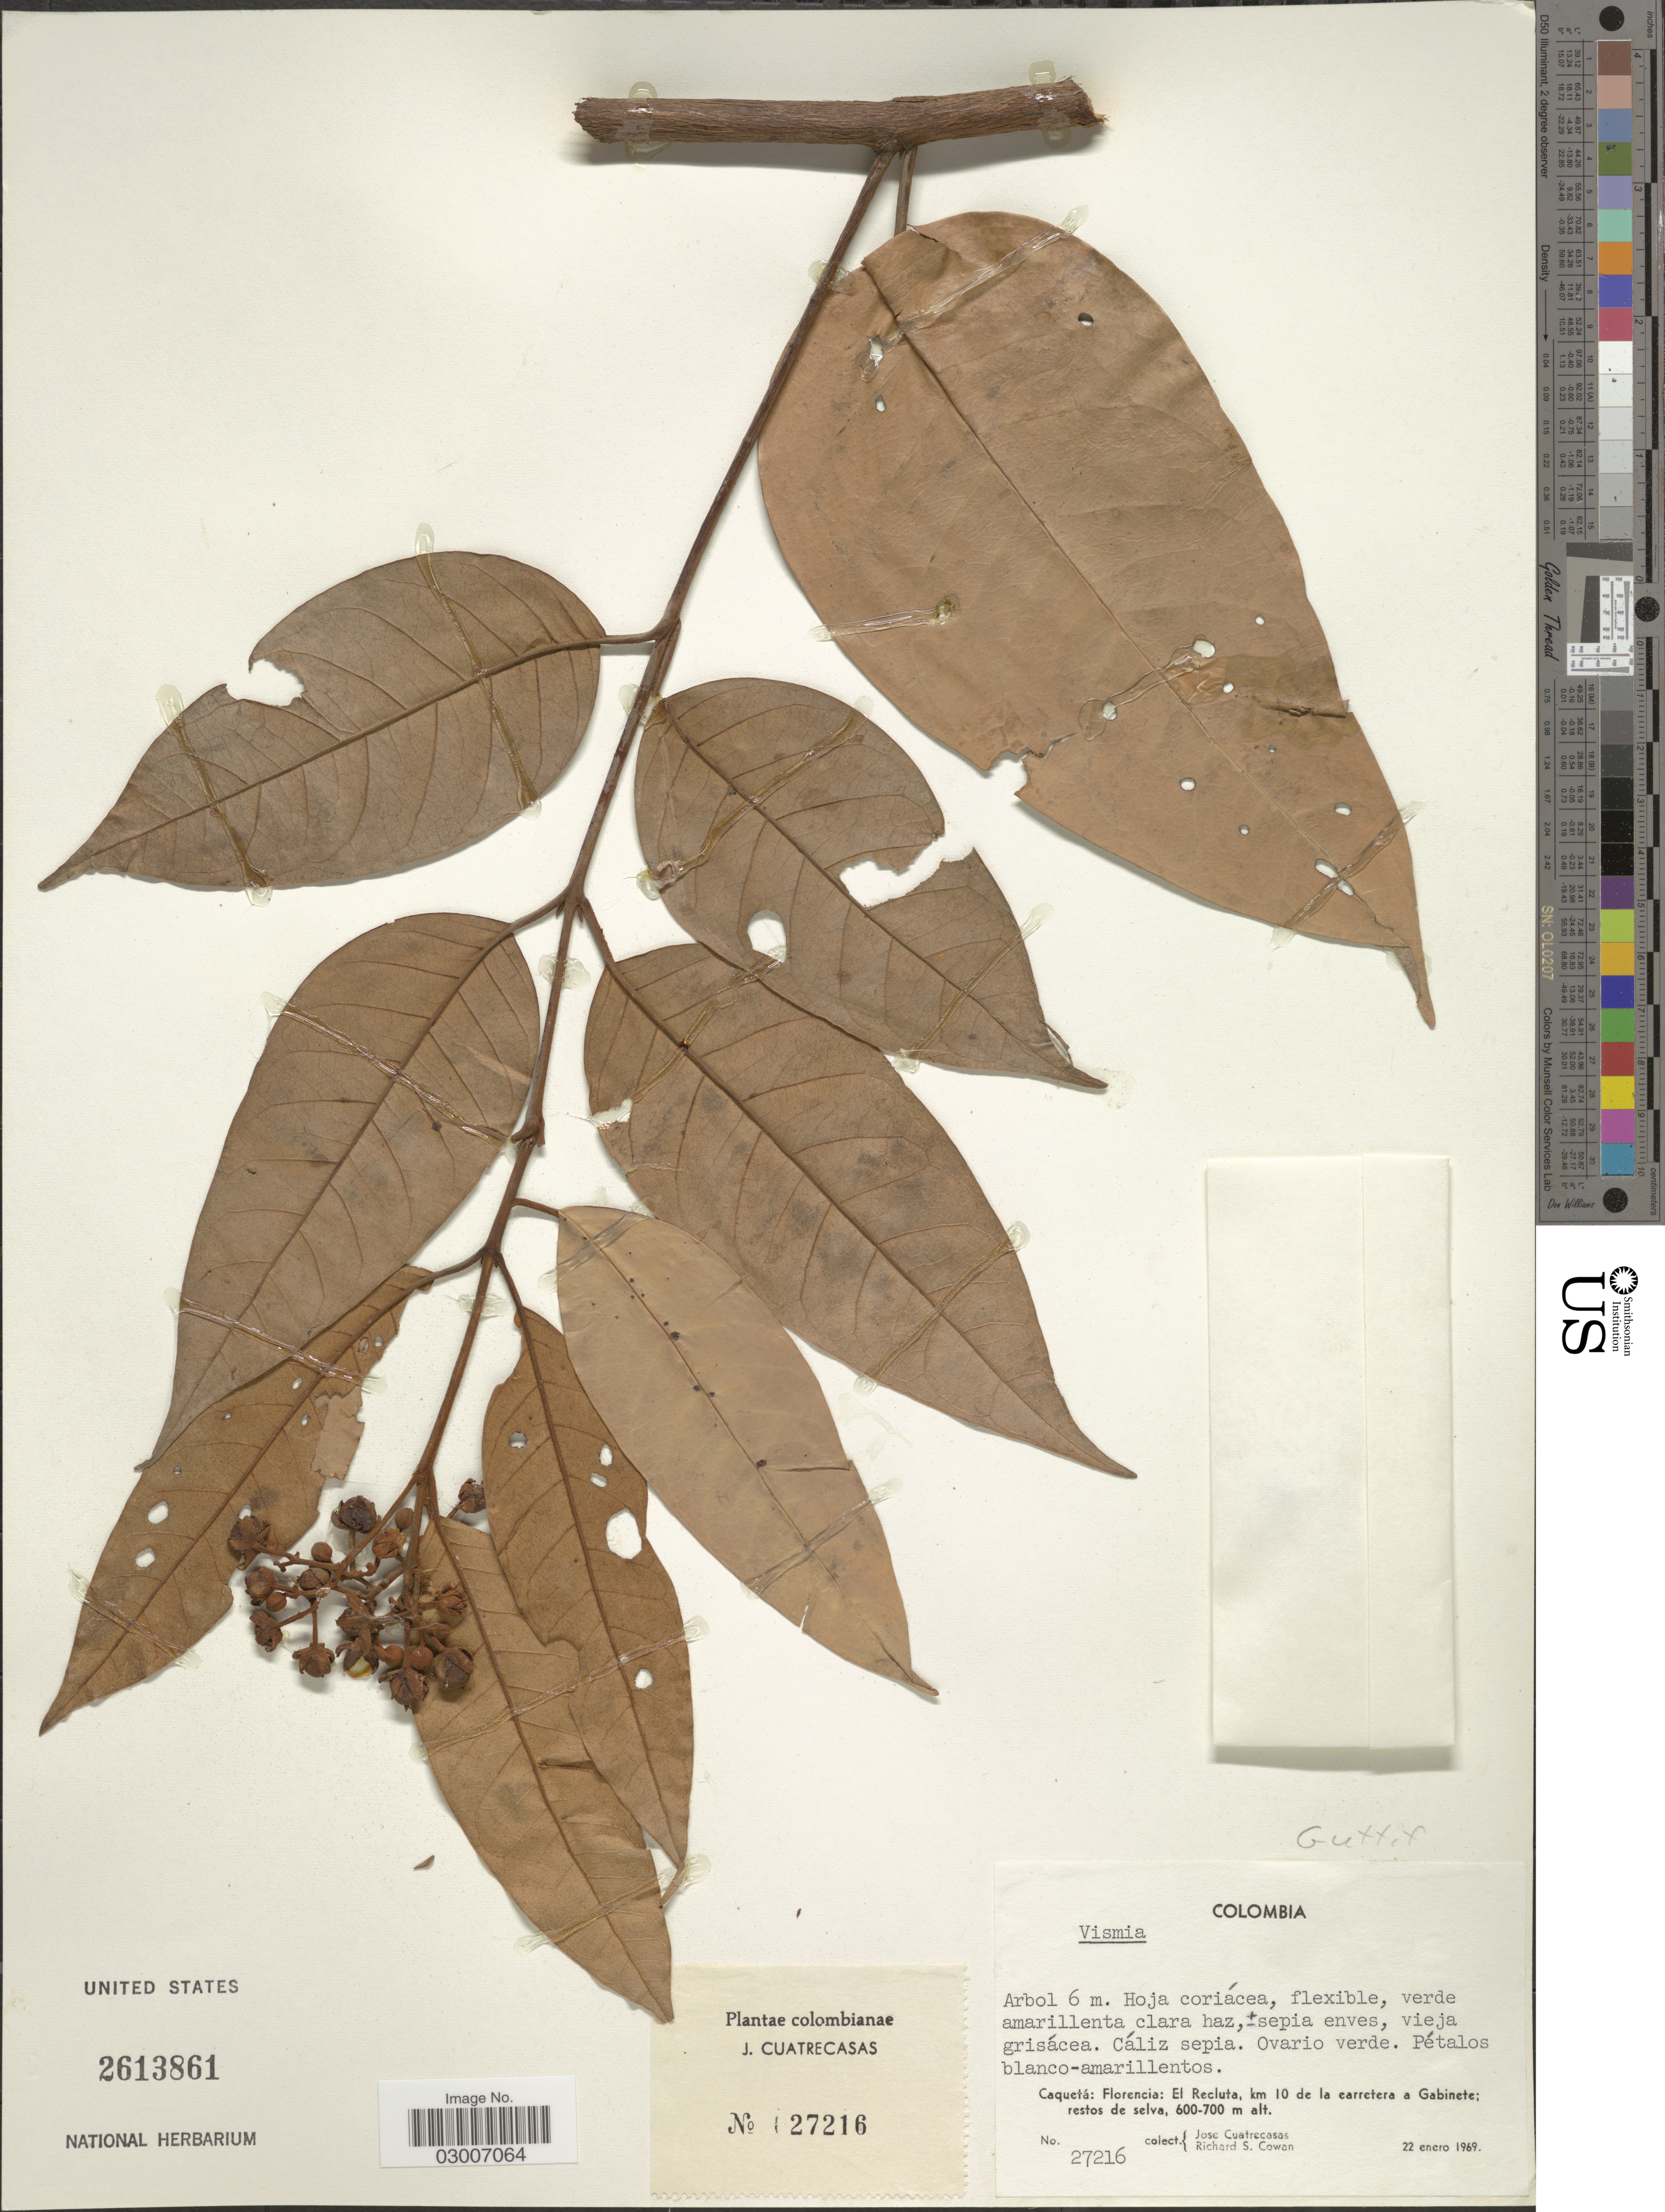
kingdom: Plantae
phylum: Tracheophyta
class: Magnoliopsida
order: Malpighiales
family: Hypericaceae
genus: Vismia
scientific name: Vismia sp.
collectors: J. Cuatrecasas & R. S. Cowan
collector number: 27216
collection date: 1969-01-22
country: Colombia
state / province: Caquetá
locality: Florencia: El Recluta, km 10 de la carretera a Gabinete; restos de selva.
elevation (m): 600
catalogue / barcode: US 2613861